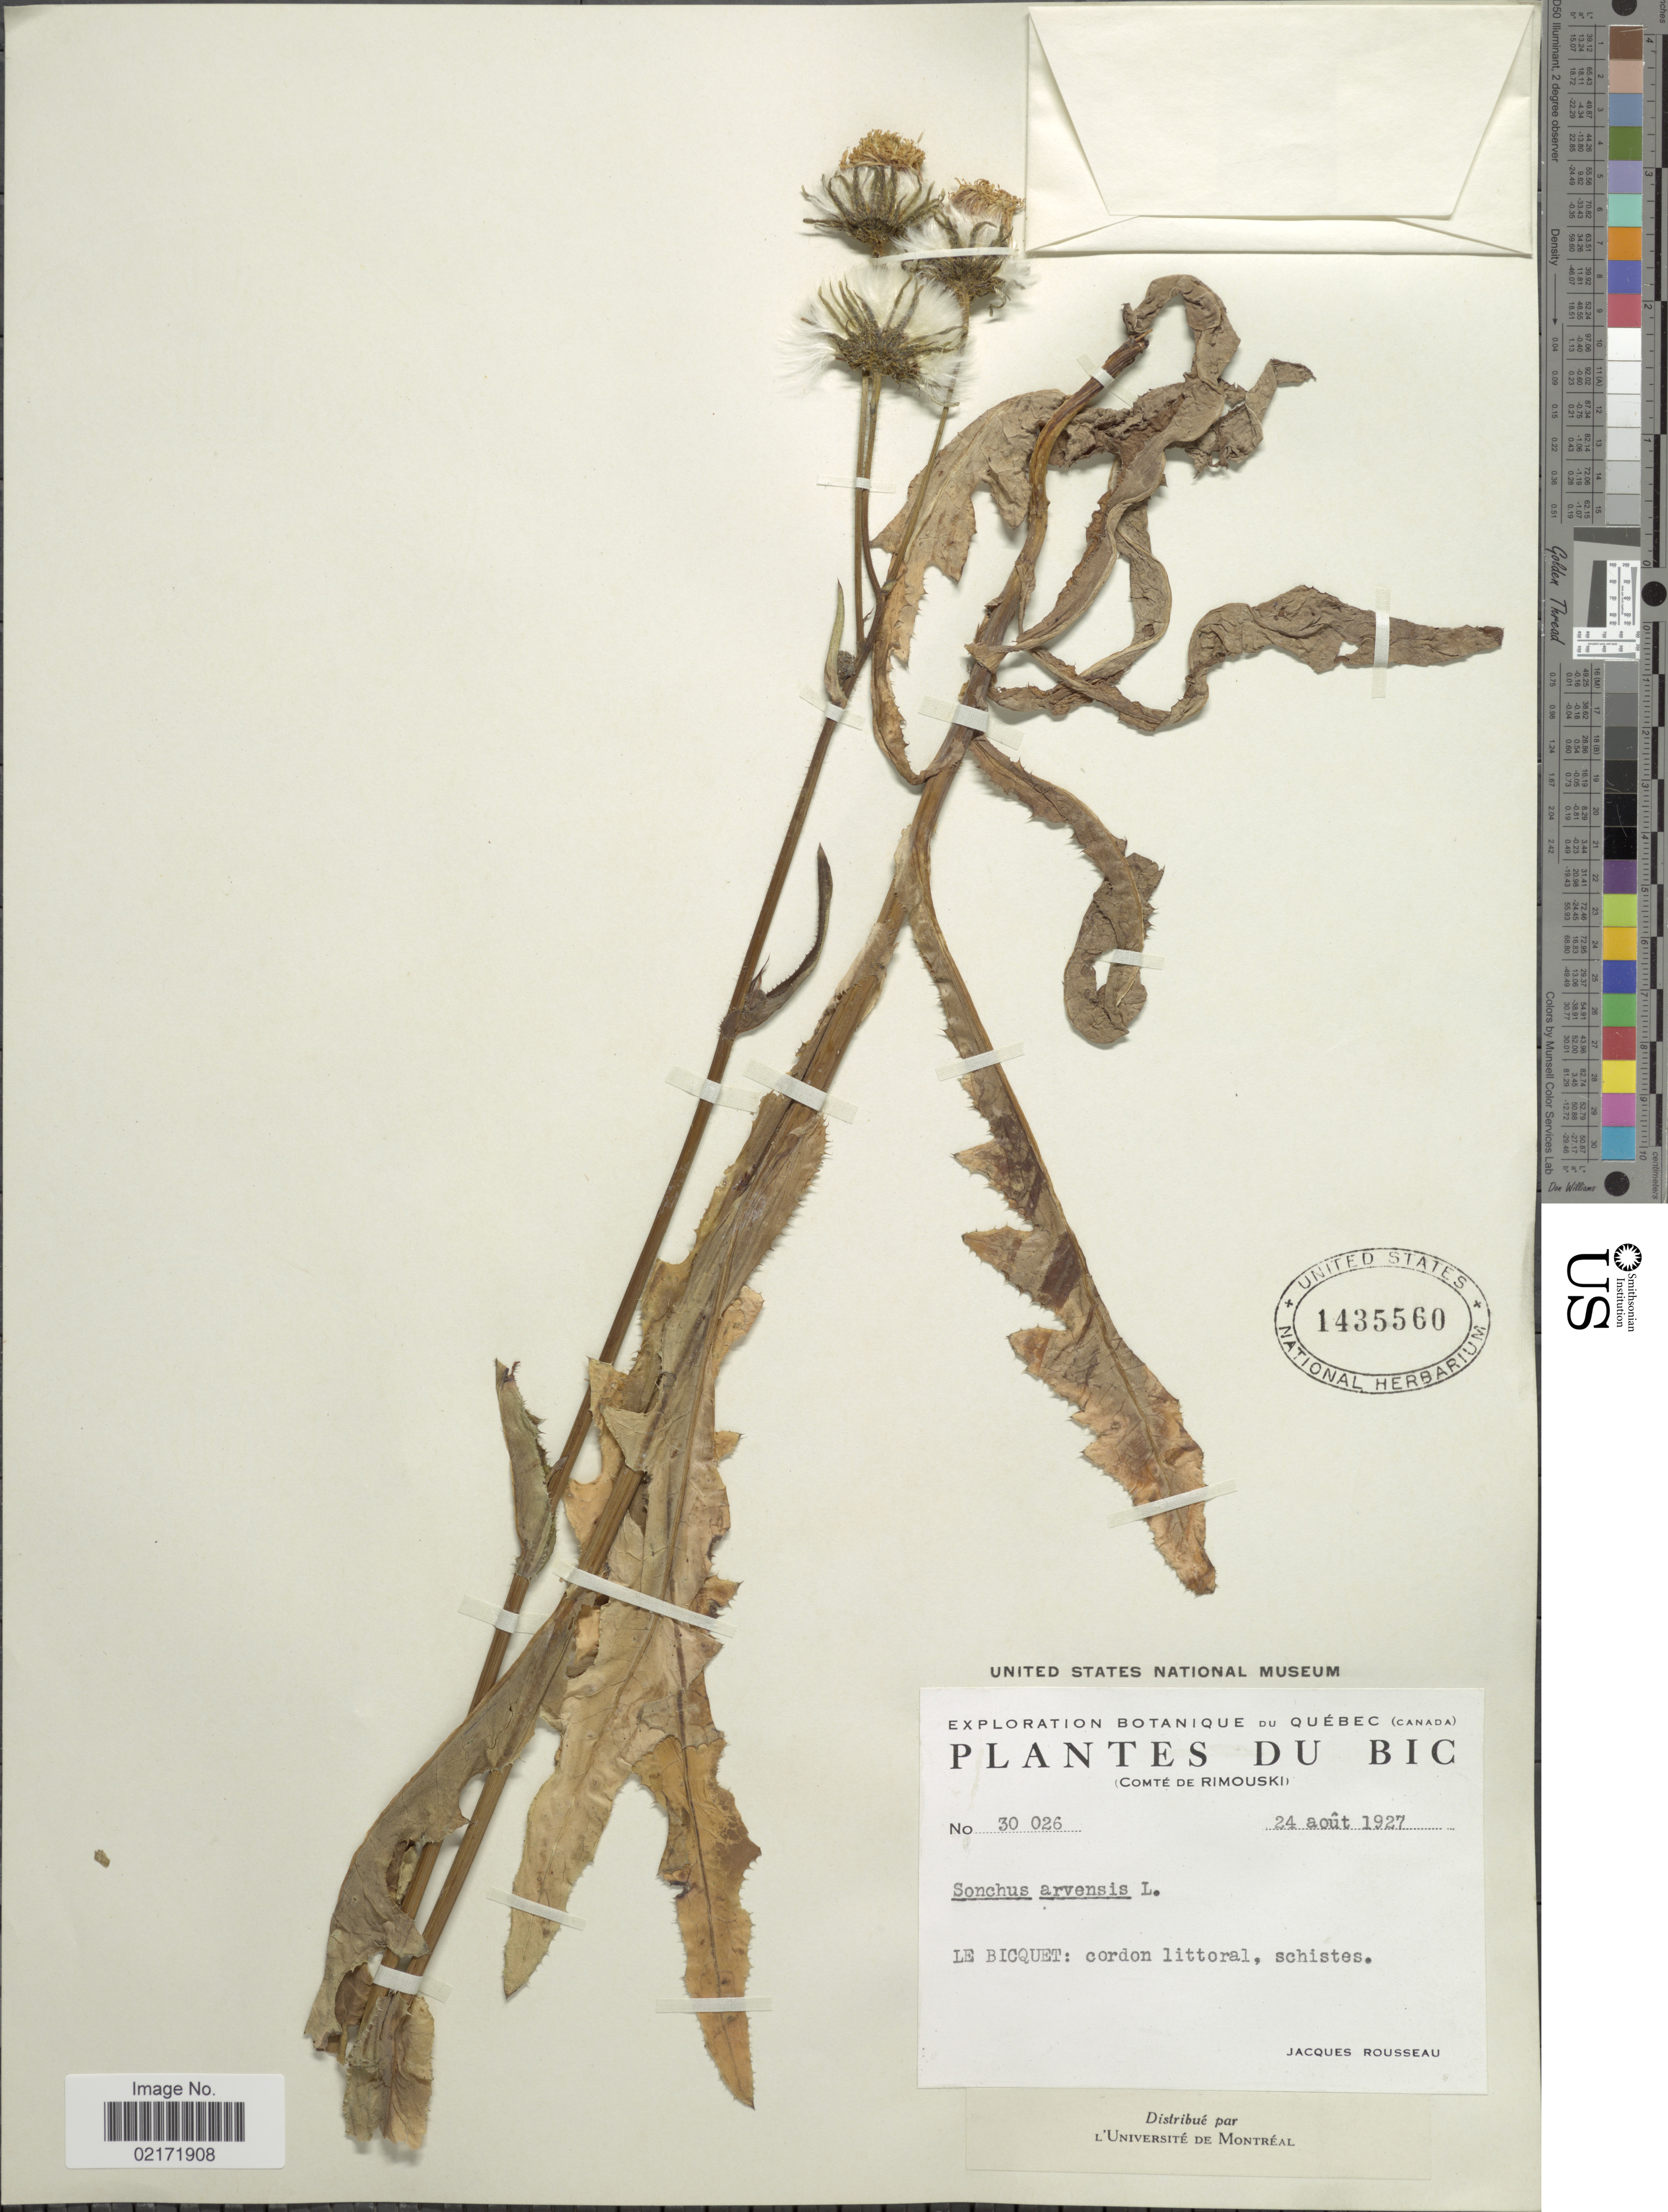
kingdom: Plantae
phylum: Tracheophyta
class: Magnoliopsida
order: Asterales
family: Asteraceae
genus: Sonchus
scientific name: Sonchus arvensis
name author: L.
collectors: J. Rousseau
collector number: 30026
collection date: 1927-08-24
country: Canada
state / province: Quebec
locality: Du Bic (Comte de Rimouskki), Le Bicquet: cordon littoral, schistes.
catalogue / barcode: US 1435560